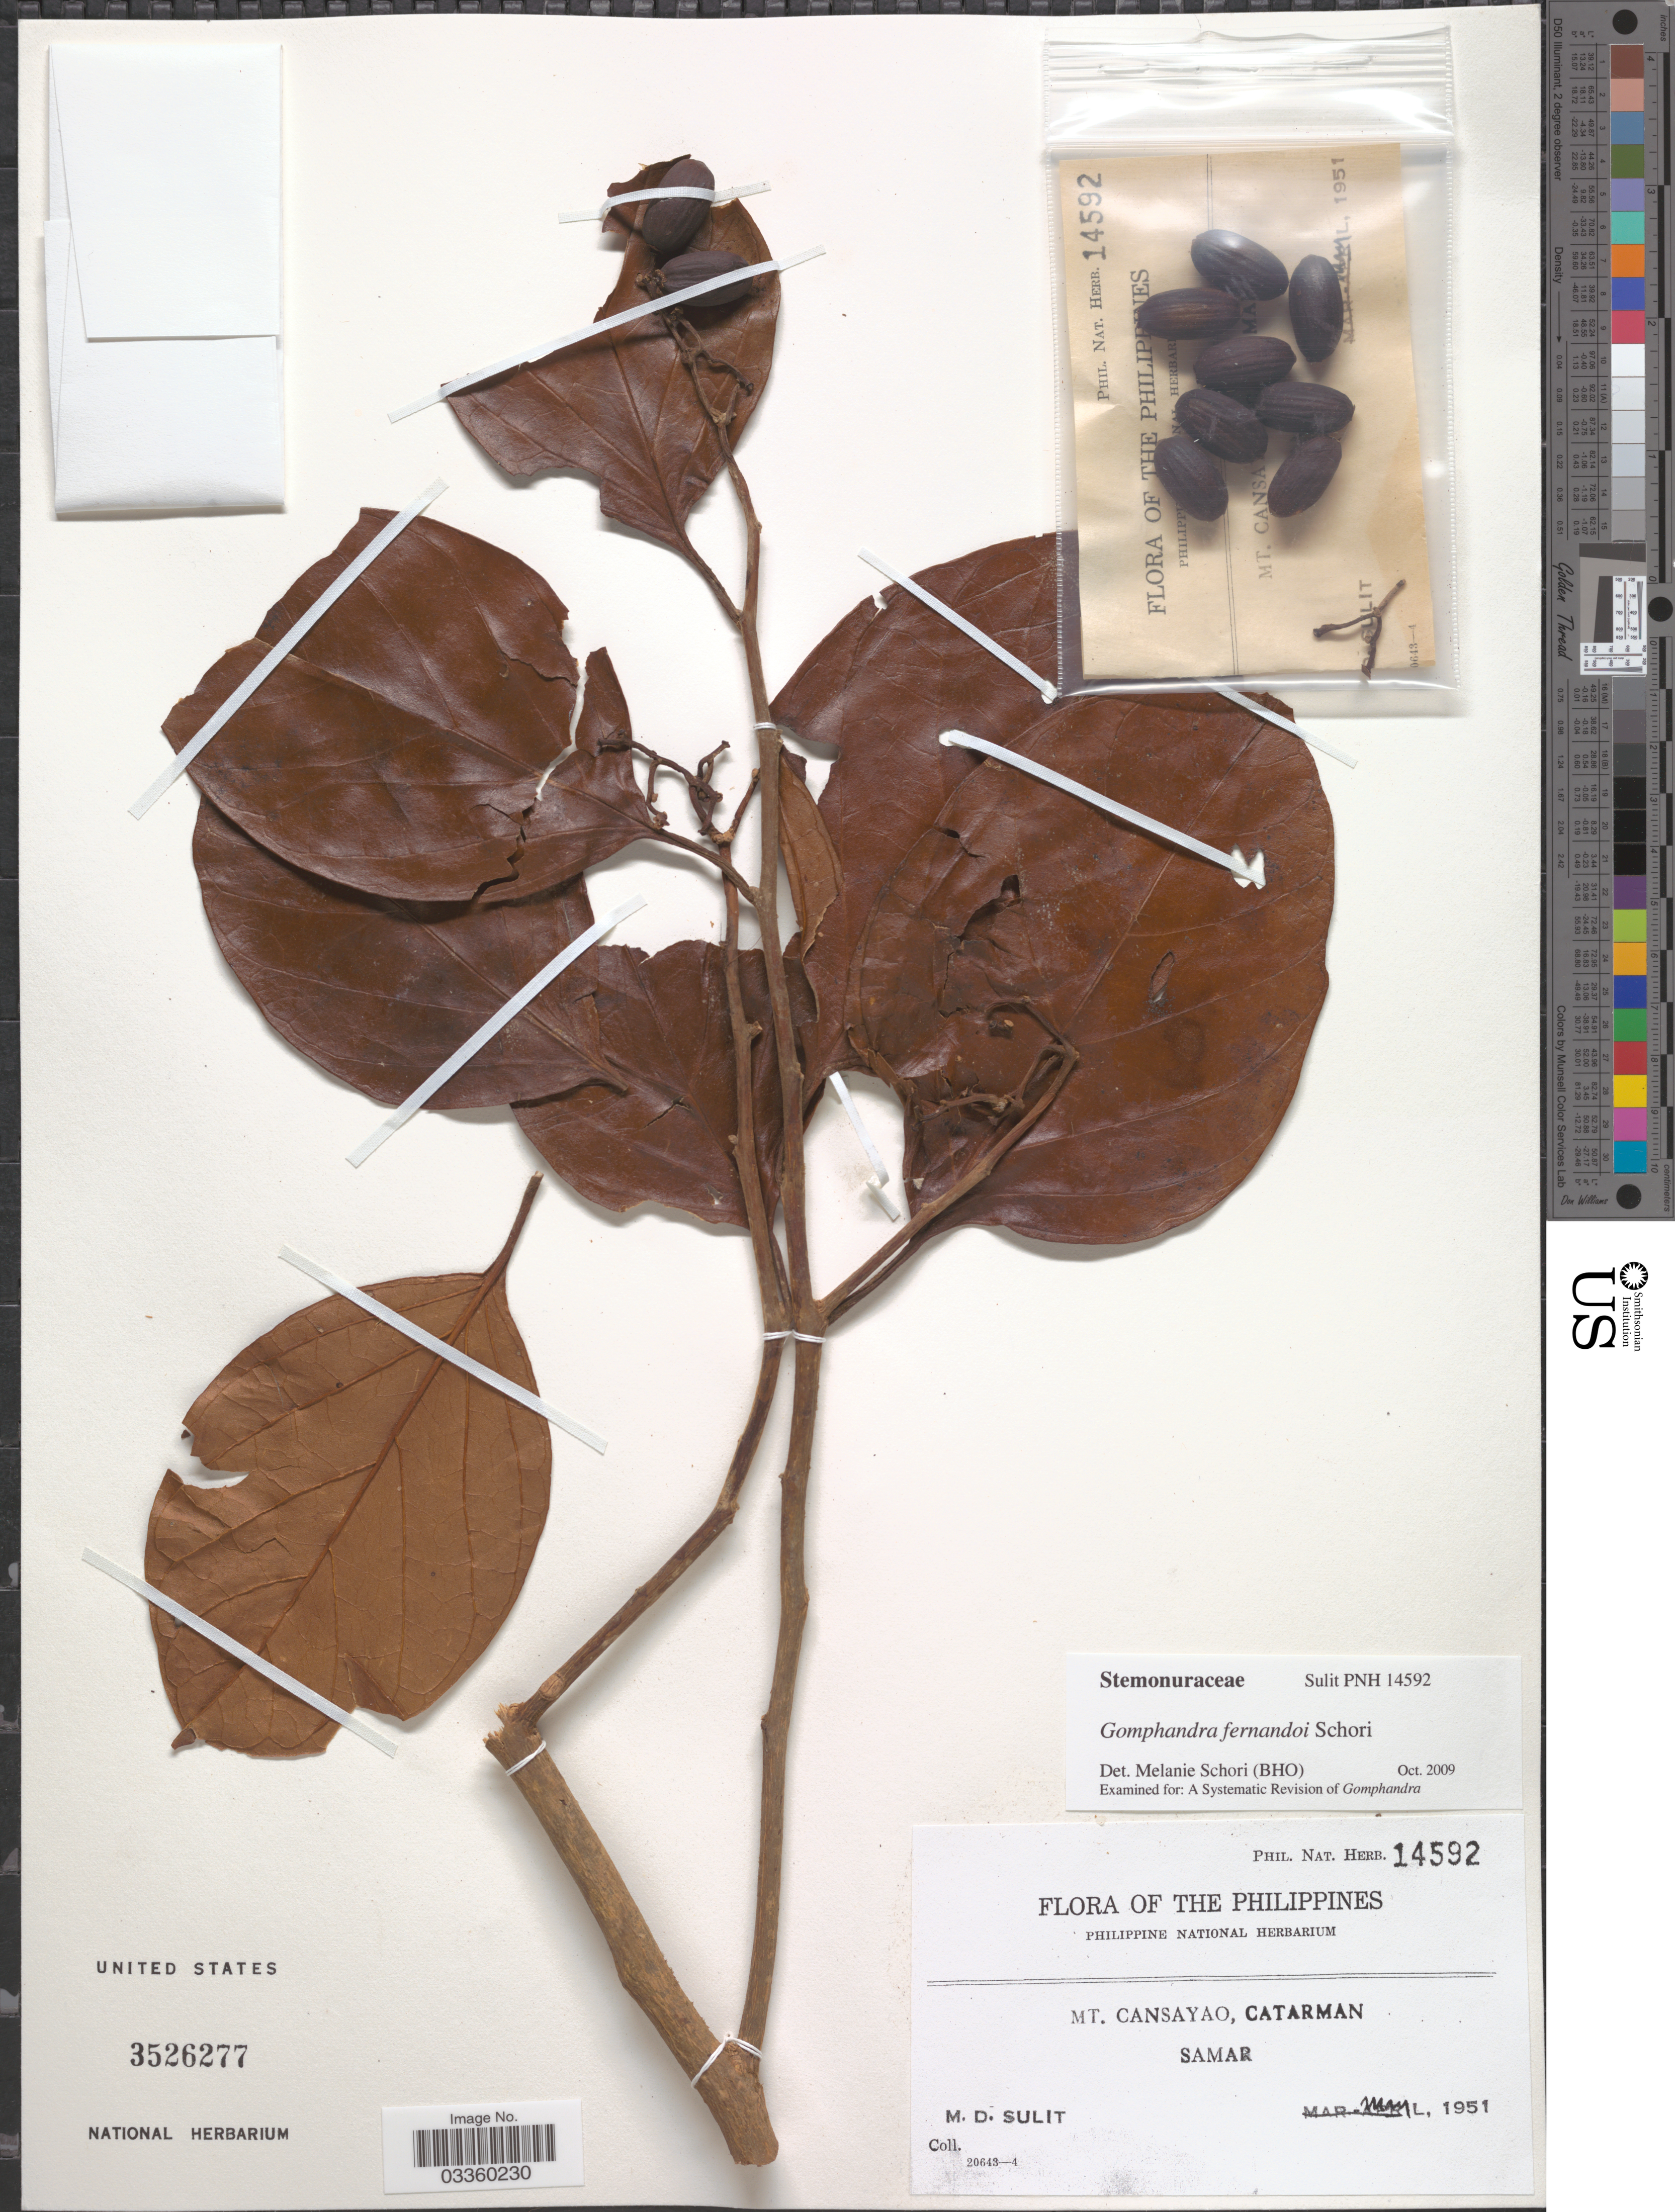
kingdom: Plantae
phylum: Tracheophyta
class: Magnoliopsida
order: Cardiopteridales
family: Stemonuraceae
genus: Gomphandra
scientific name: Gomphandra fernandoi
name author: Schori & Utteridge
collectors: M. Sulit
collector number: Phil. Nat. Herb. 14592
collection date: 1951-05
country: Philippines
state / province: Eastern Visayas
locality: Mt. Cansayao, Catarman. Samar.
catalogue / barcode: US 3526277